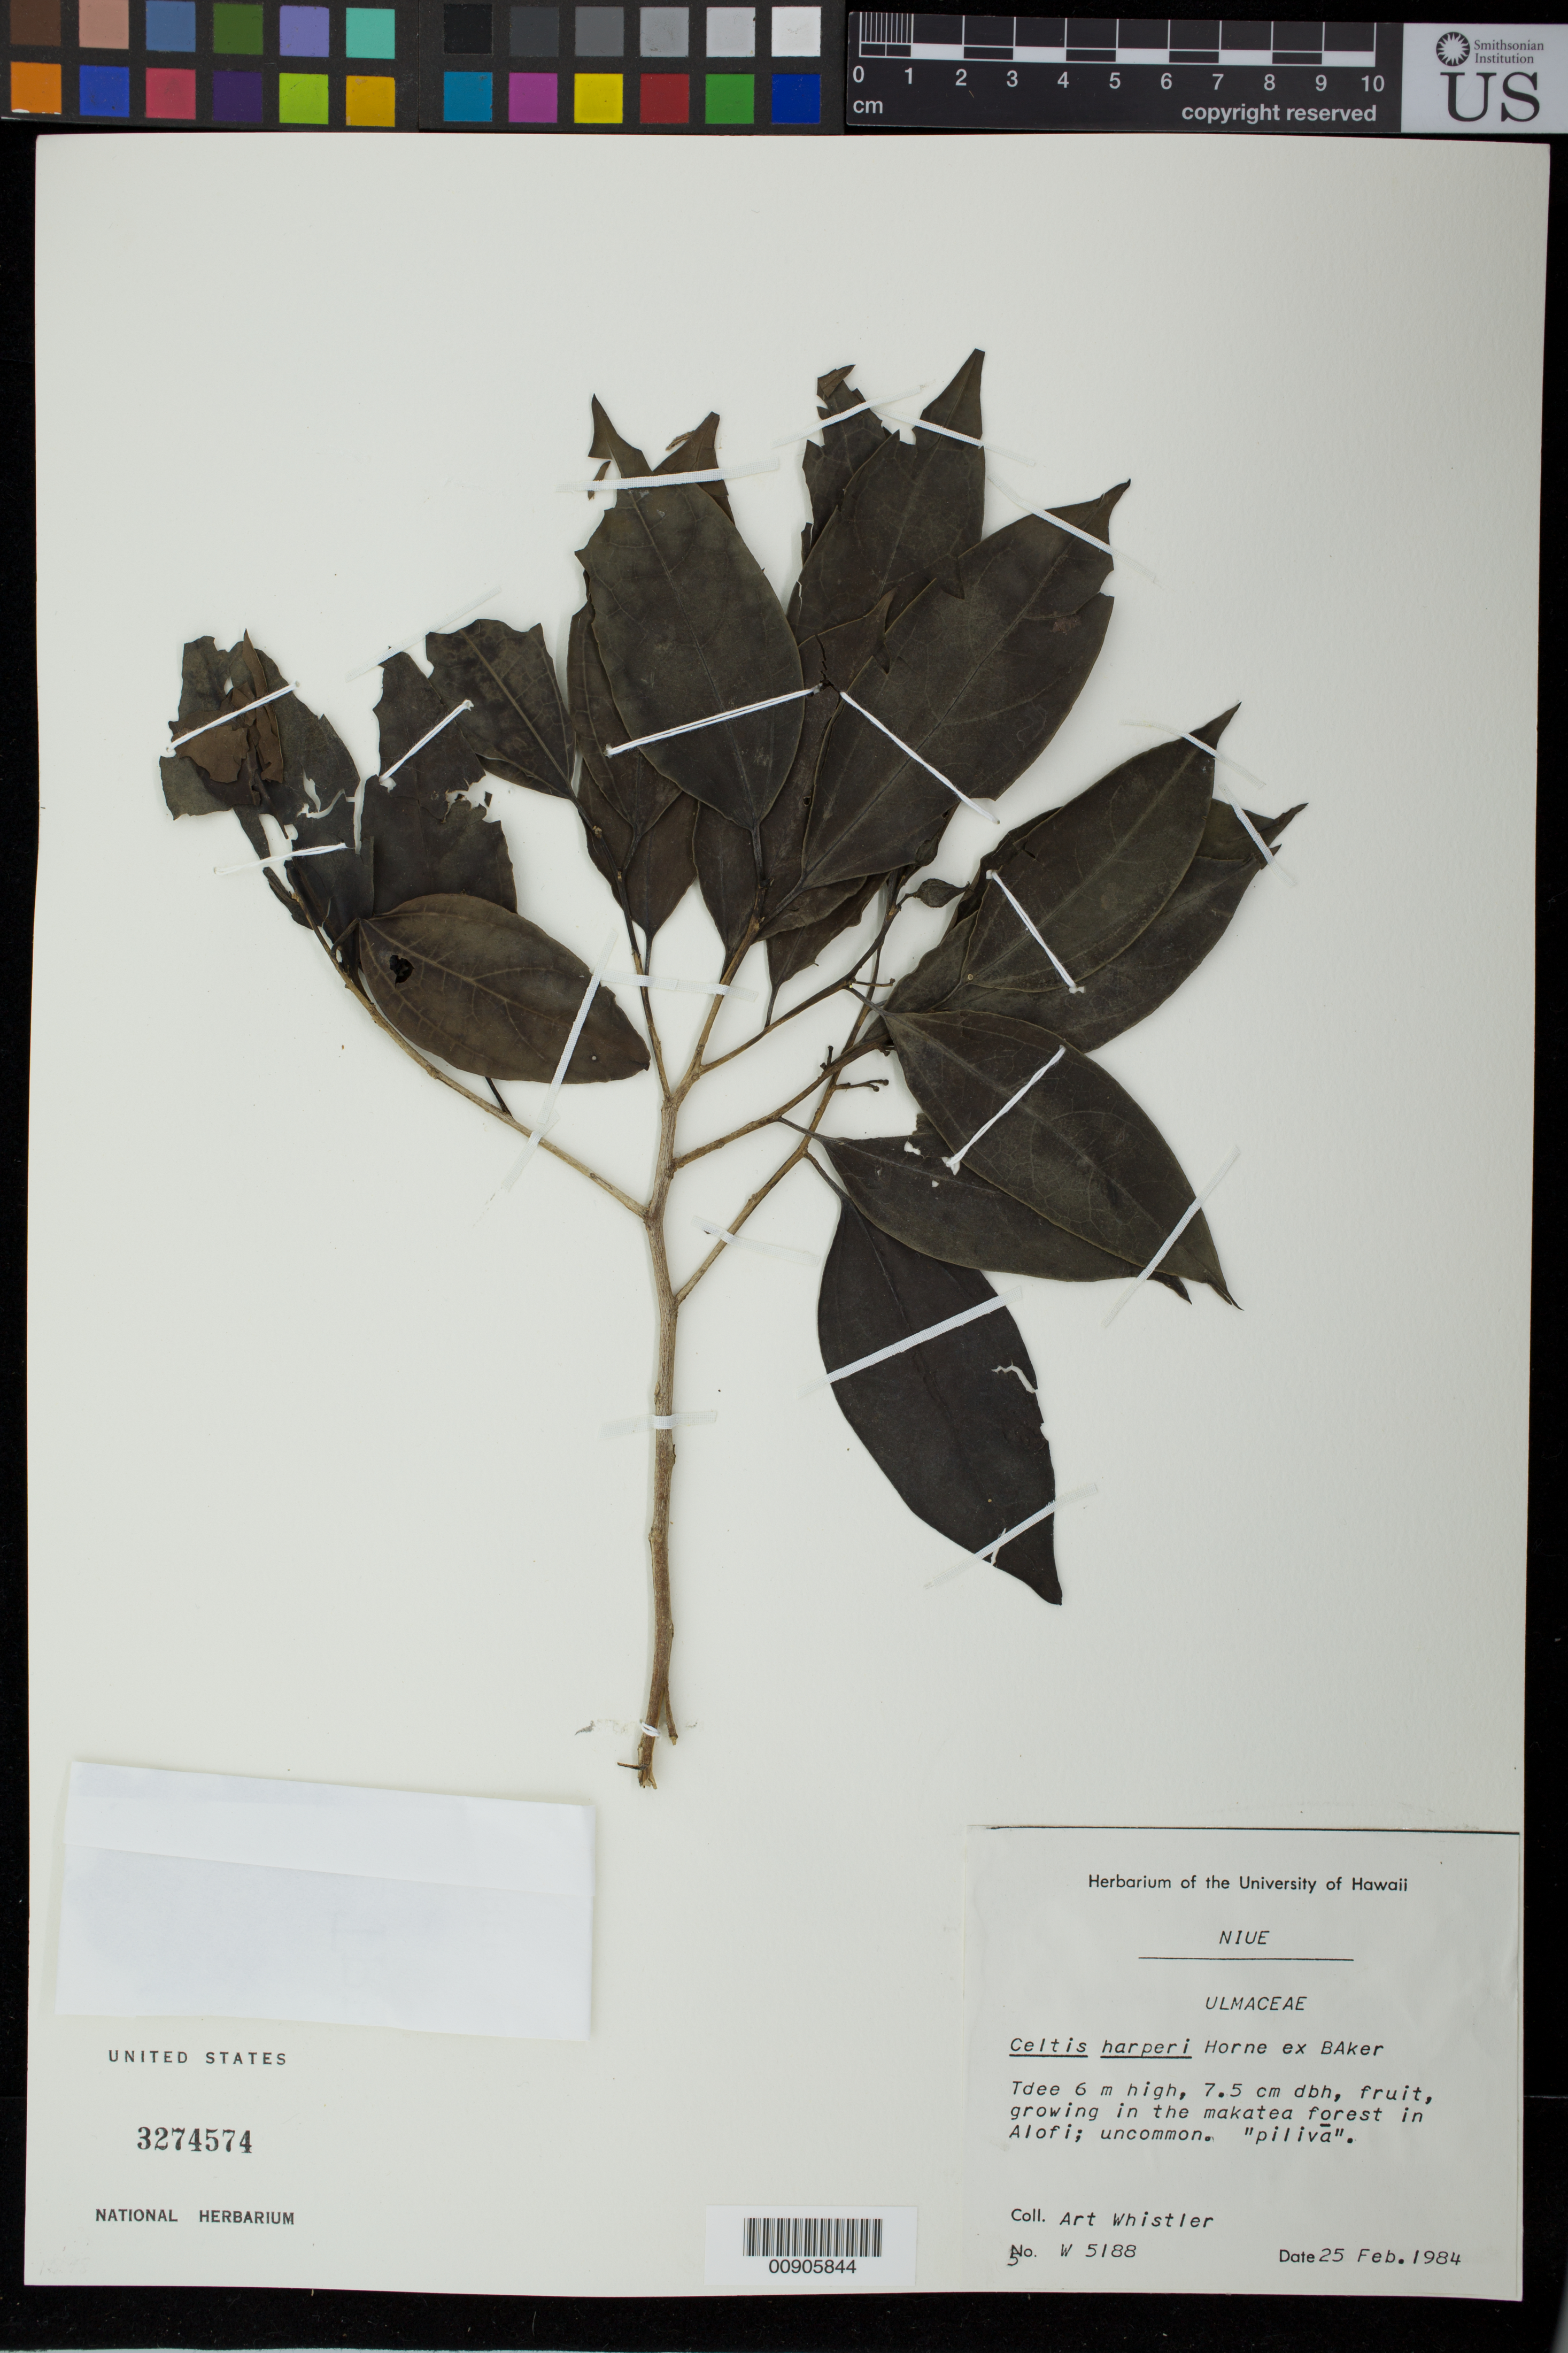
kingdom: Plantae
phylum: Tracheophyta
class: Magnoliopsida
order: Rosales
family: Cannabaceae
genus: Celtis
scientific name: Celtis harperi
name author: Horne ex Baker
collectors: A. Whistler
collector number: W 5188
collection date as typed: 25 Feb 1984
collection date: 1984-02-25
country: Niue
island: Niue I.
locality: Alofi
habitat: in makatea forest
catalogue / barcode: US 3274574